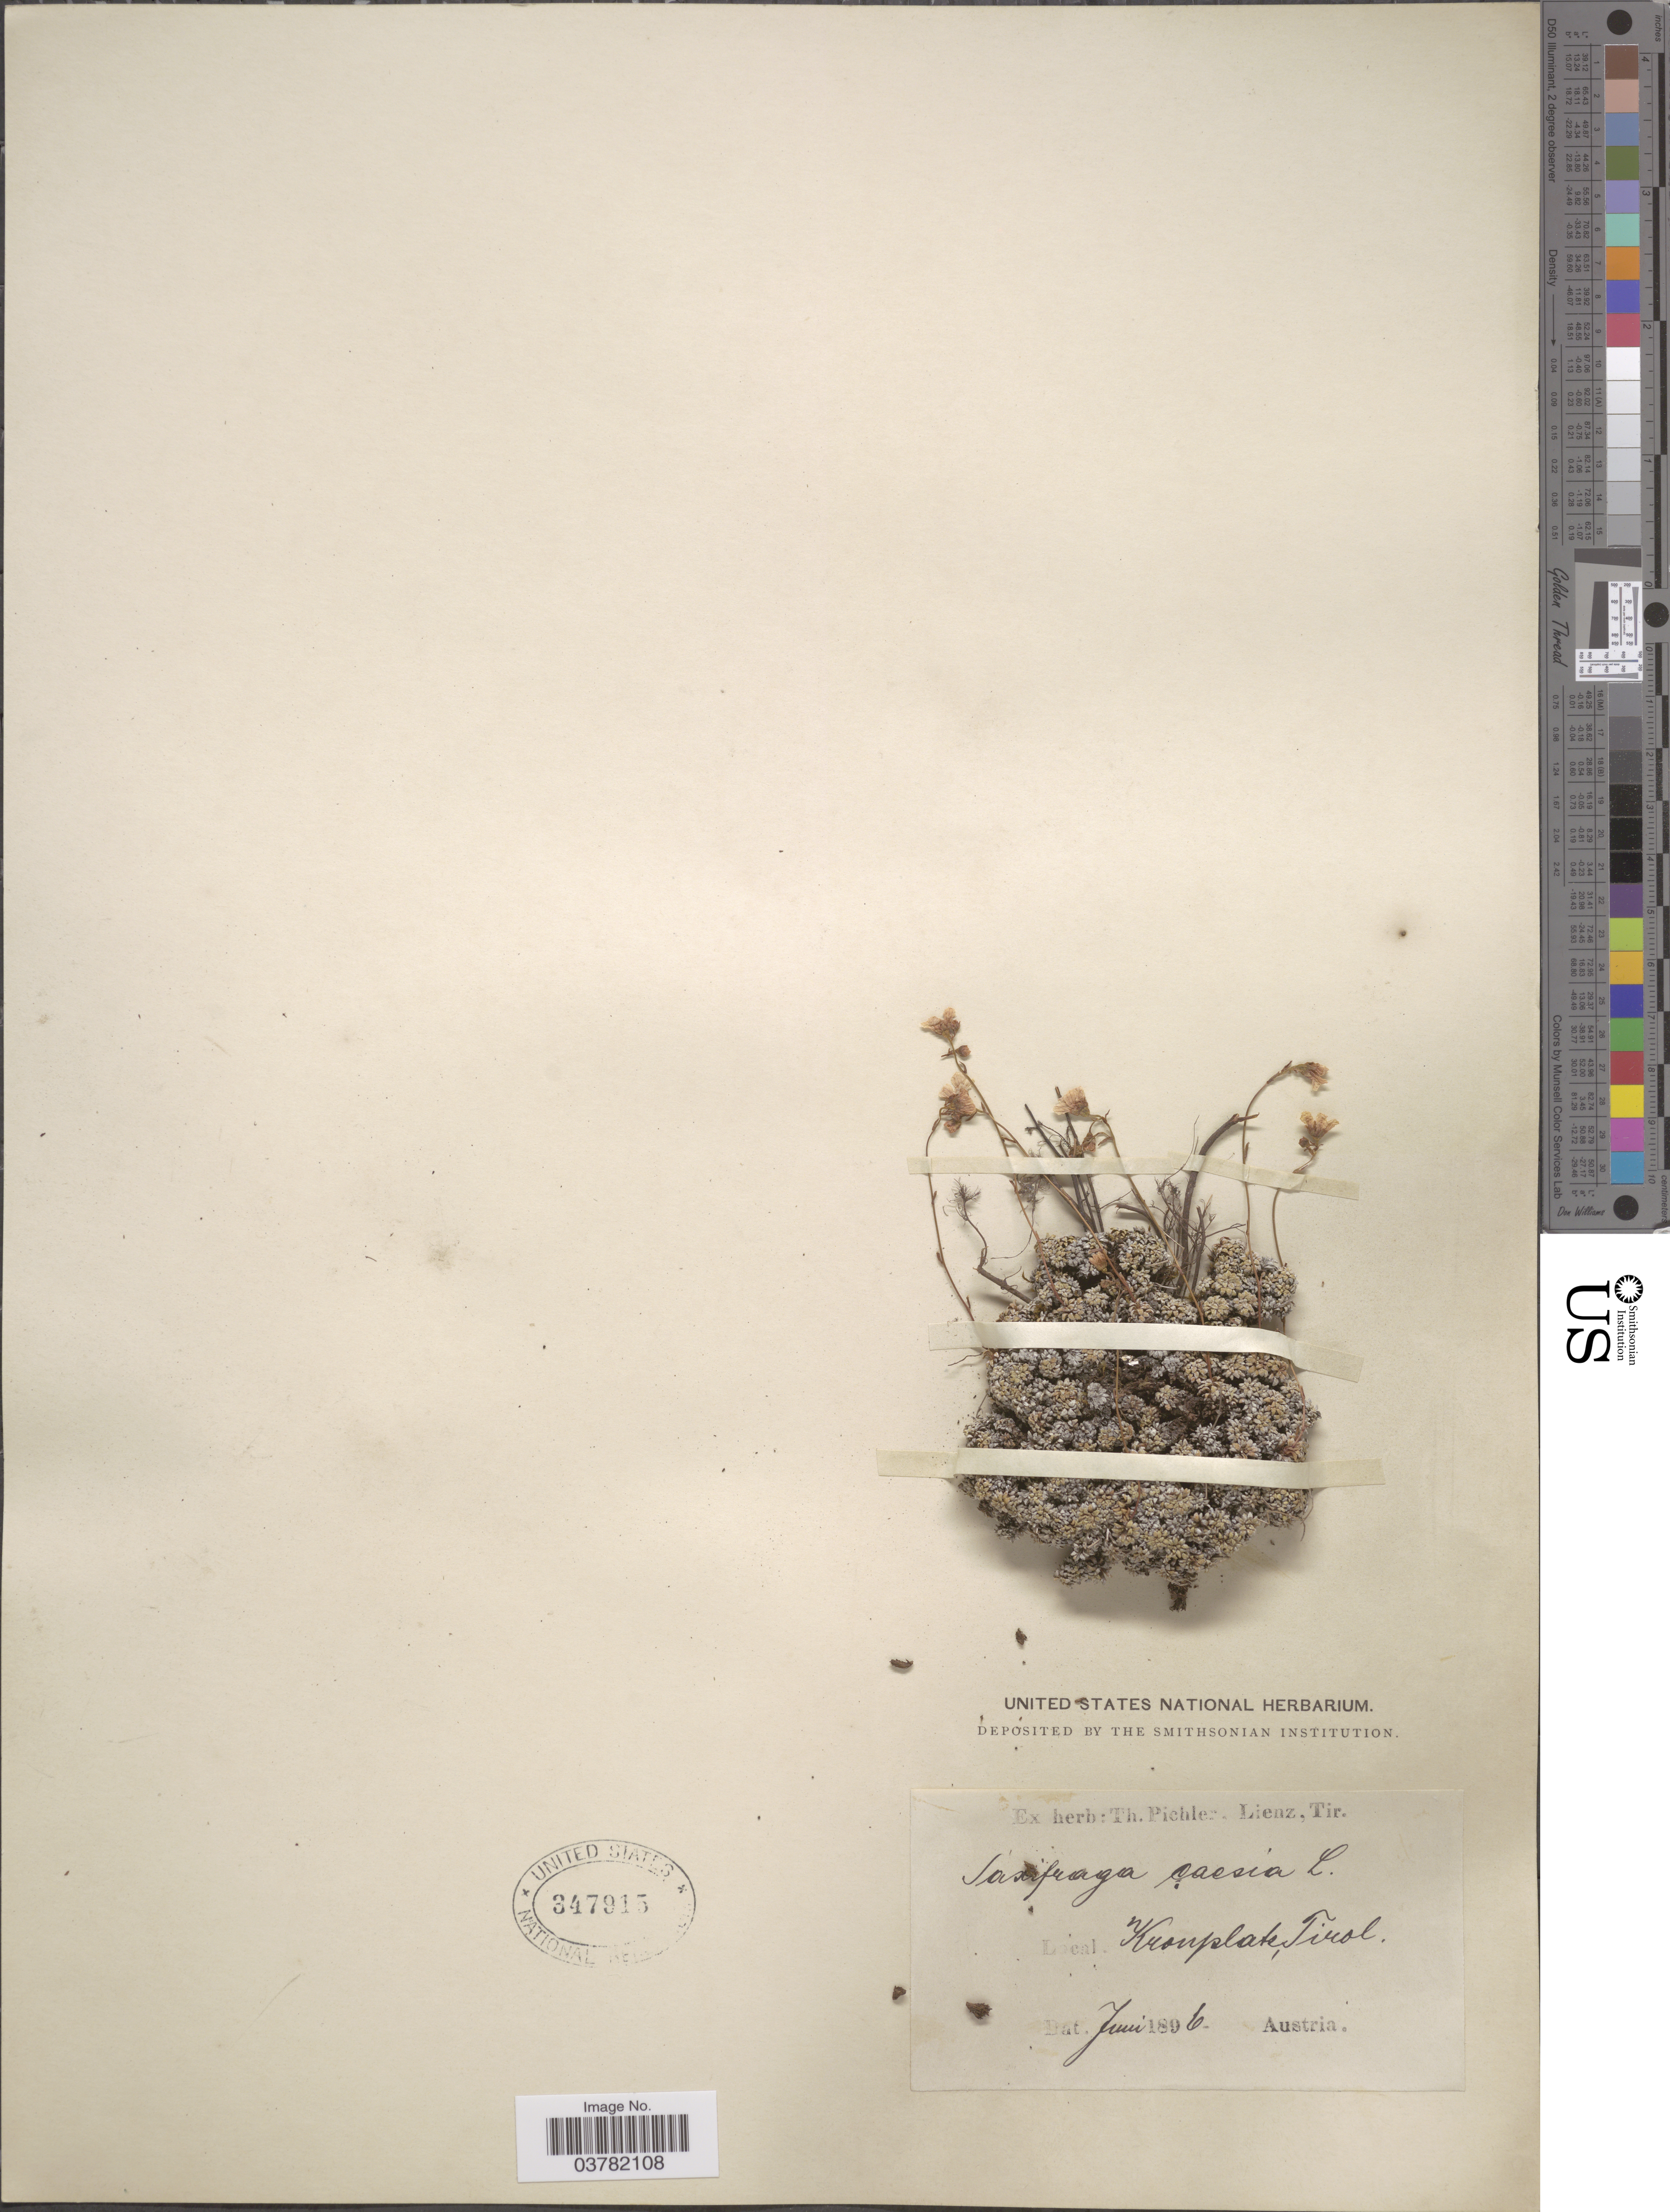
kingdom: Plantae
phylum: Tracheophyta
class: Magnoliopsida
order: Saxifragales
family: Saxifragaceae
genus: Saxifraga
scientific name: Saxifraga caesia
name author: L.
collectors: ex herb. T. Pichler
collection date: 1896-06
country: Italy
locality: Kronplats.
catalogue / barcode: US 347915